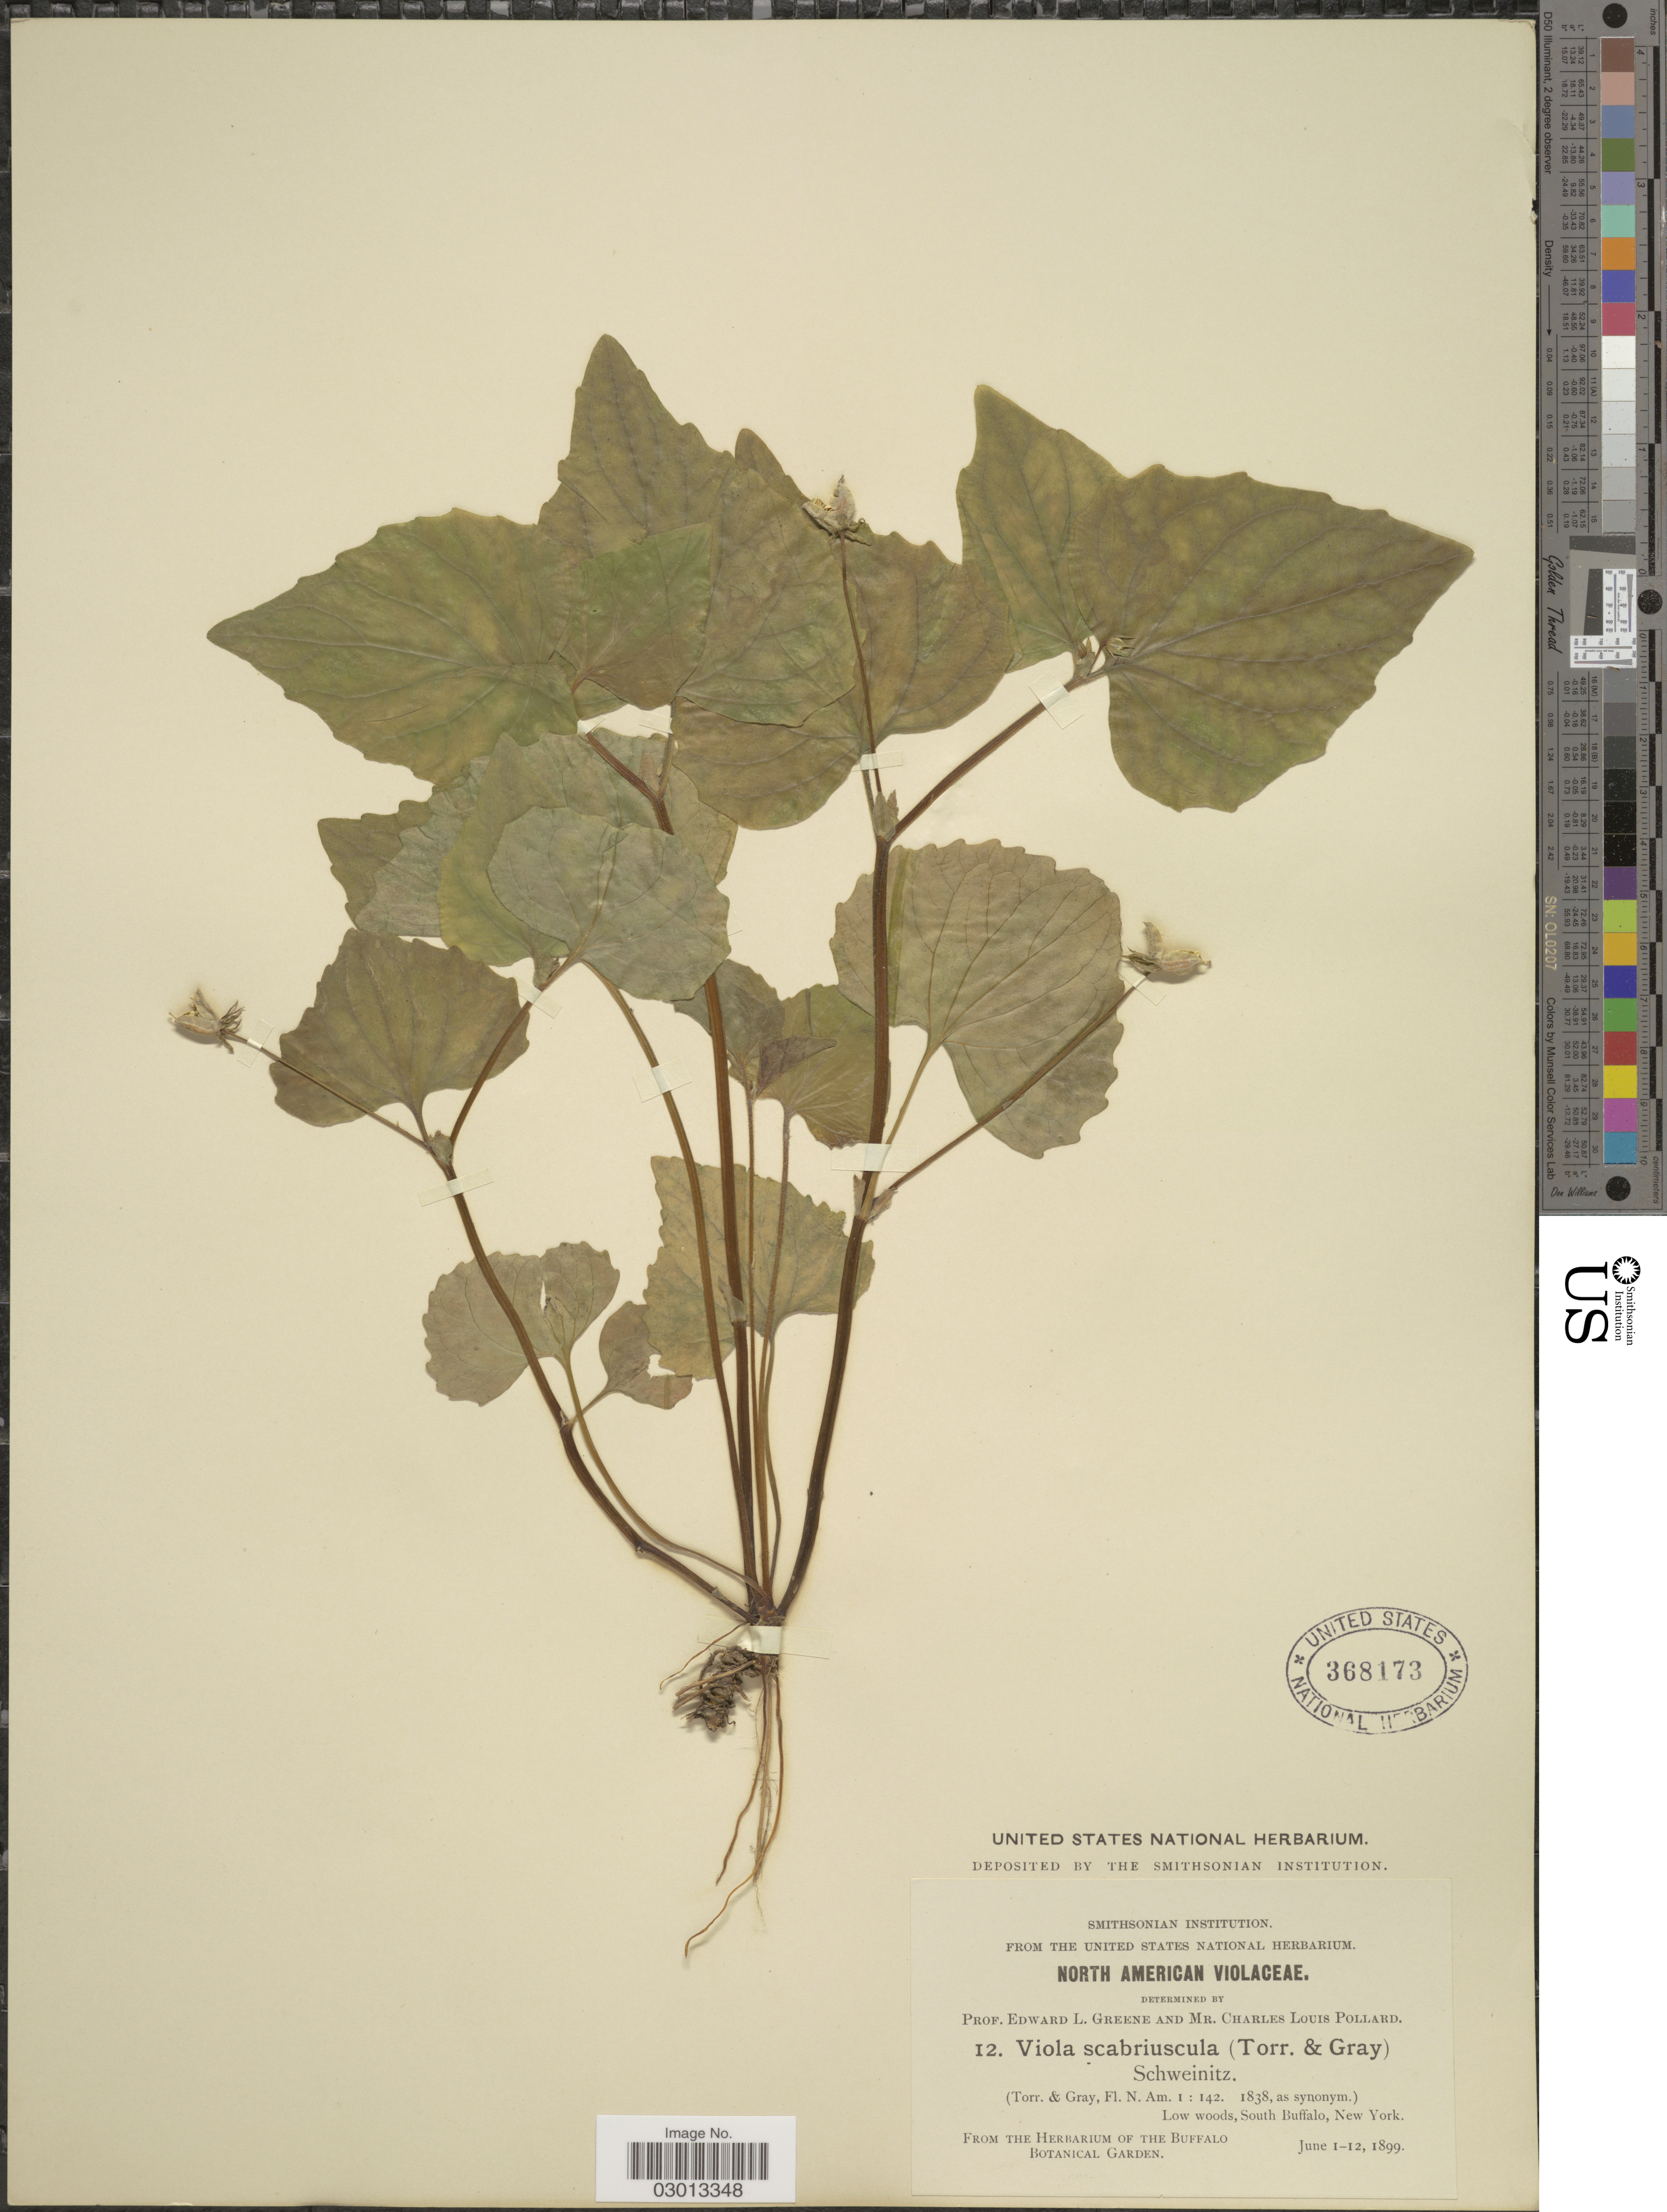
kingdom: Plantae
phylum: Tracheophyta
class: Magnoliopsida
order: Malpighiales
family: Violaceae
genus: Viola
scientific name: Viola pensylvanica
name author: Michx.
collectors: ex herb. Buffalo Botanic Garden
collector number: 12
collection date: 1899-06-01/1899-06-12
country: United States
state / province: New York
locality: Low woods, South Buffalo.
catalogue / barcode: US 368173